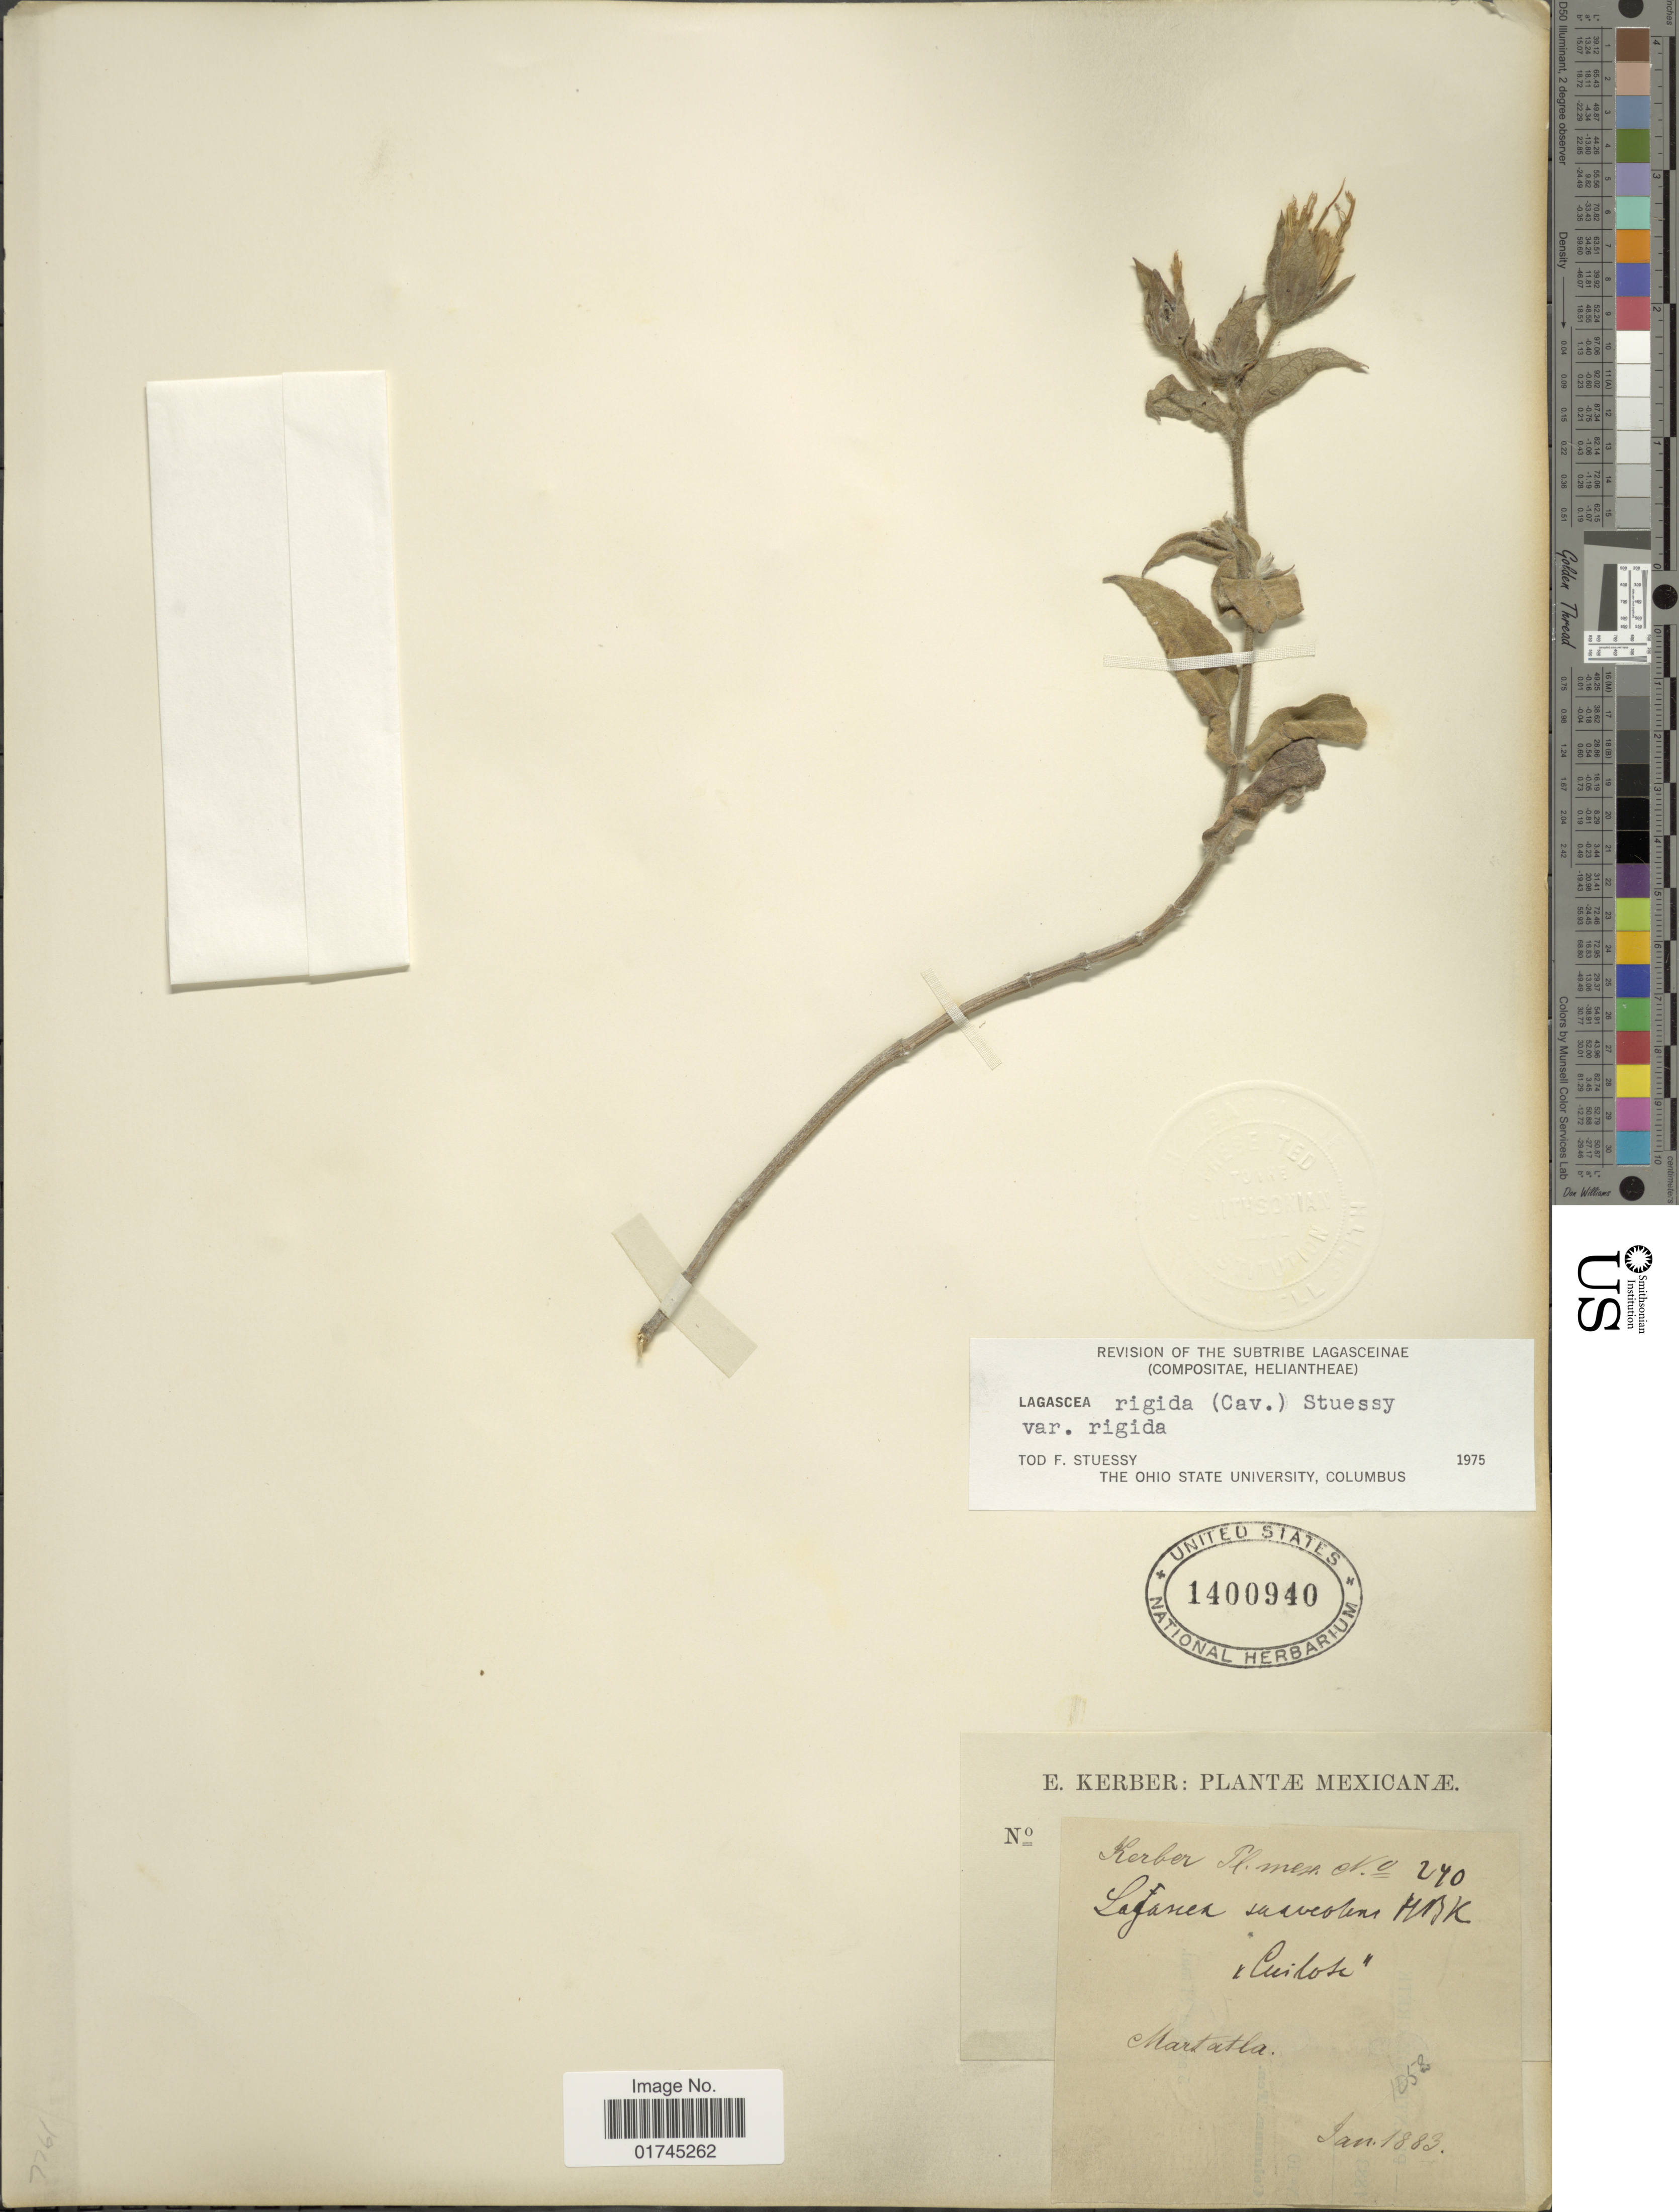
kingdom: Plantae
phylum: Tracheophyta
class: Magnoliopsida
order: Asterales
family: Asteraceae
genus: Lagascea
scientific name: Lagascea helianthifolia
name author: Kunth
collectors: E. Kerber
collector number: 270*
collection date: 1883-01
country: Mexico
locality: Martatla.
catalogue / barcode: US 1400940